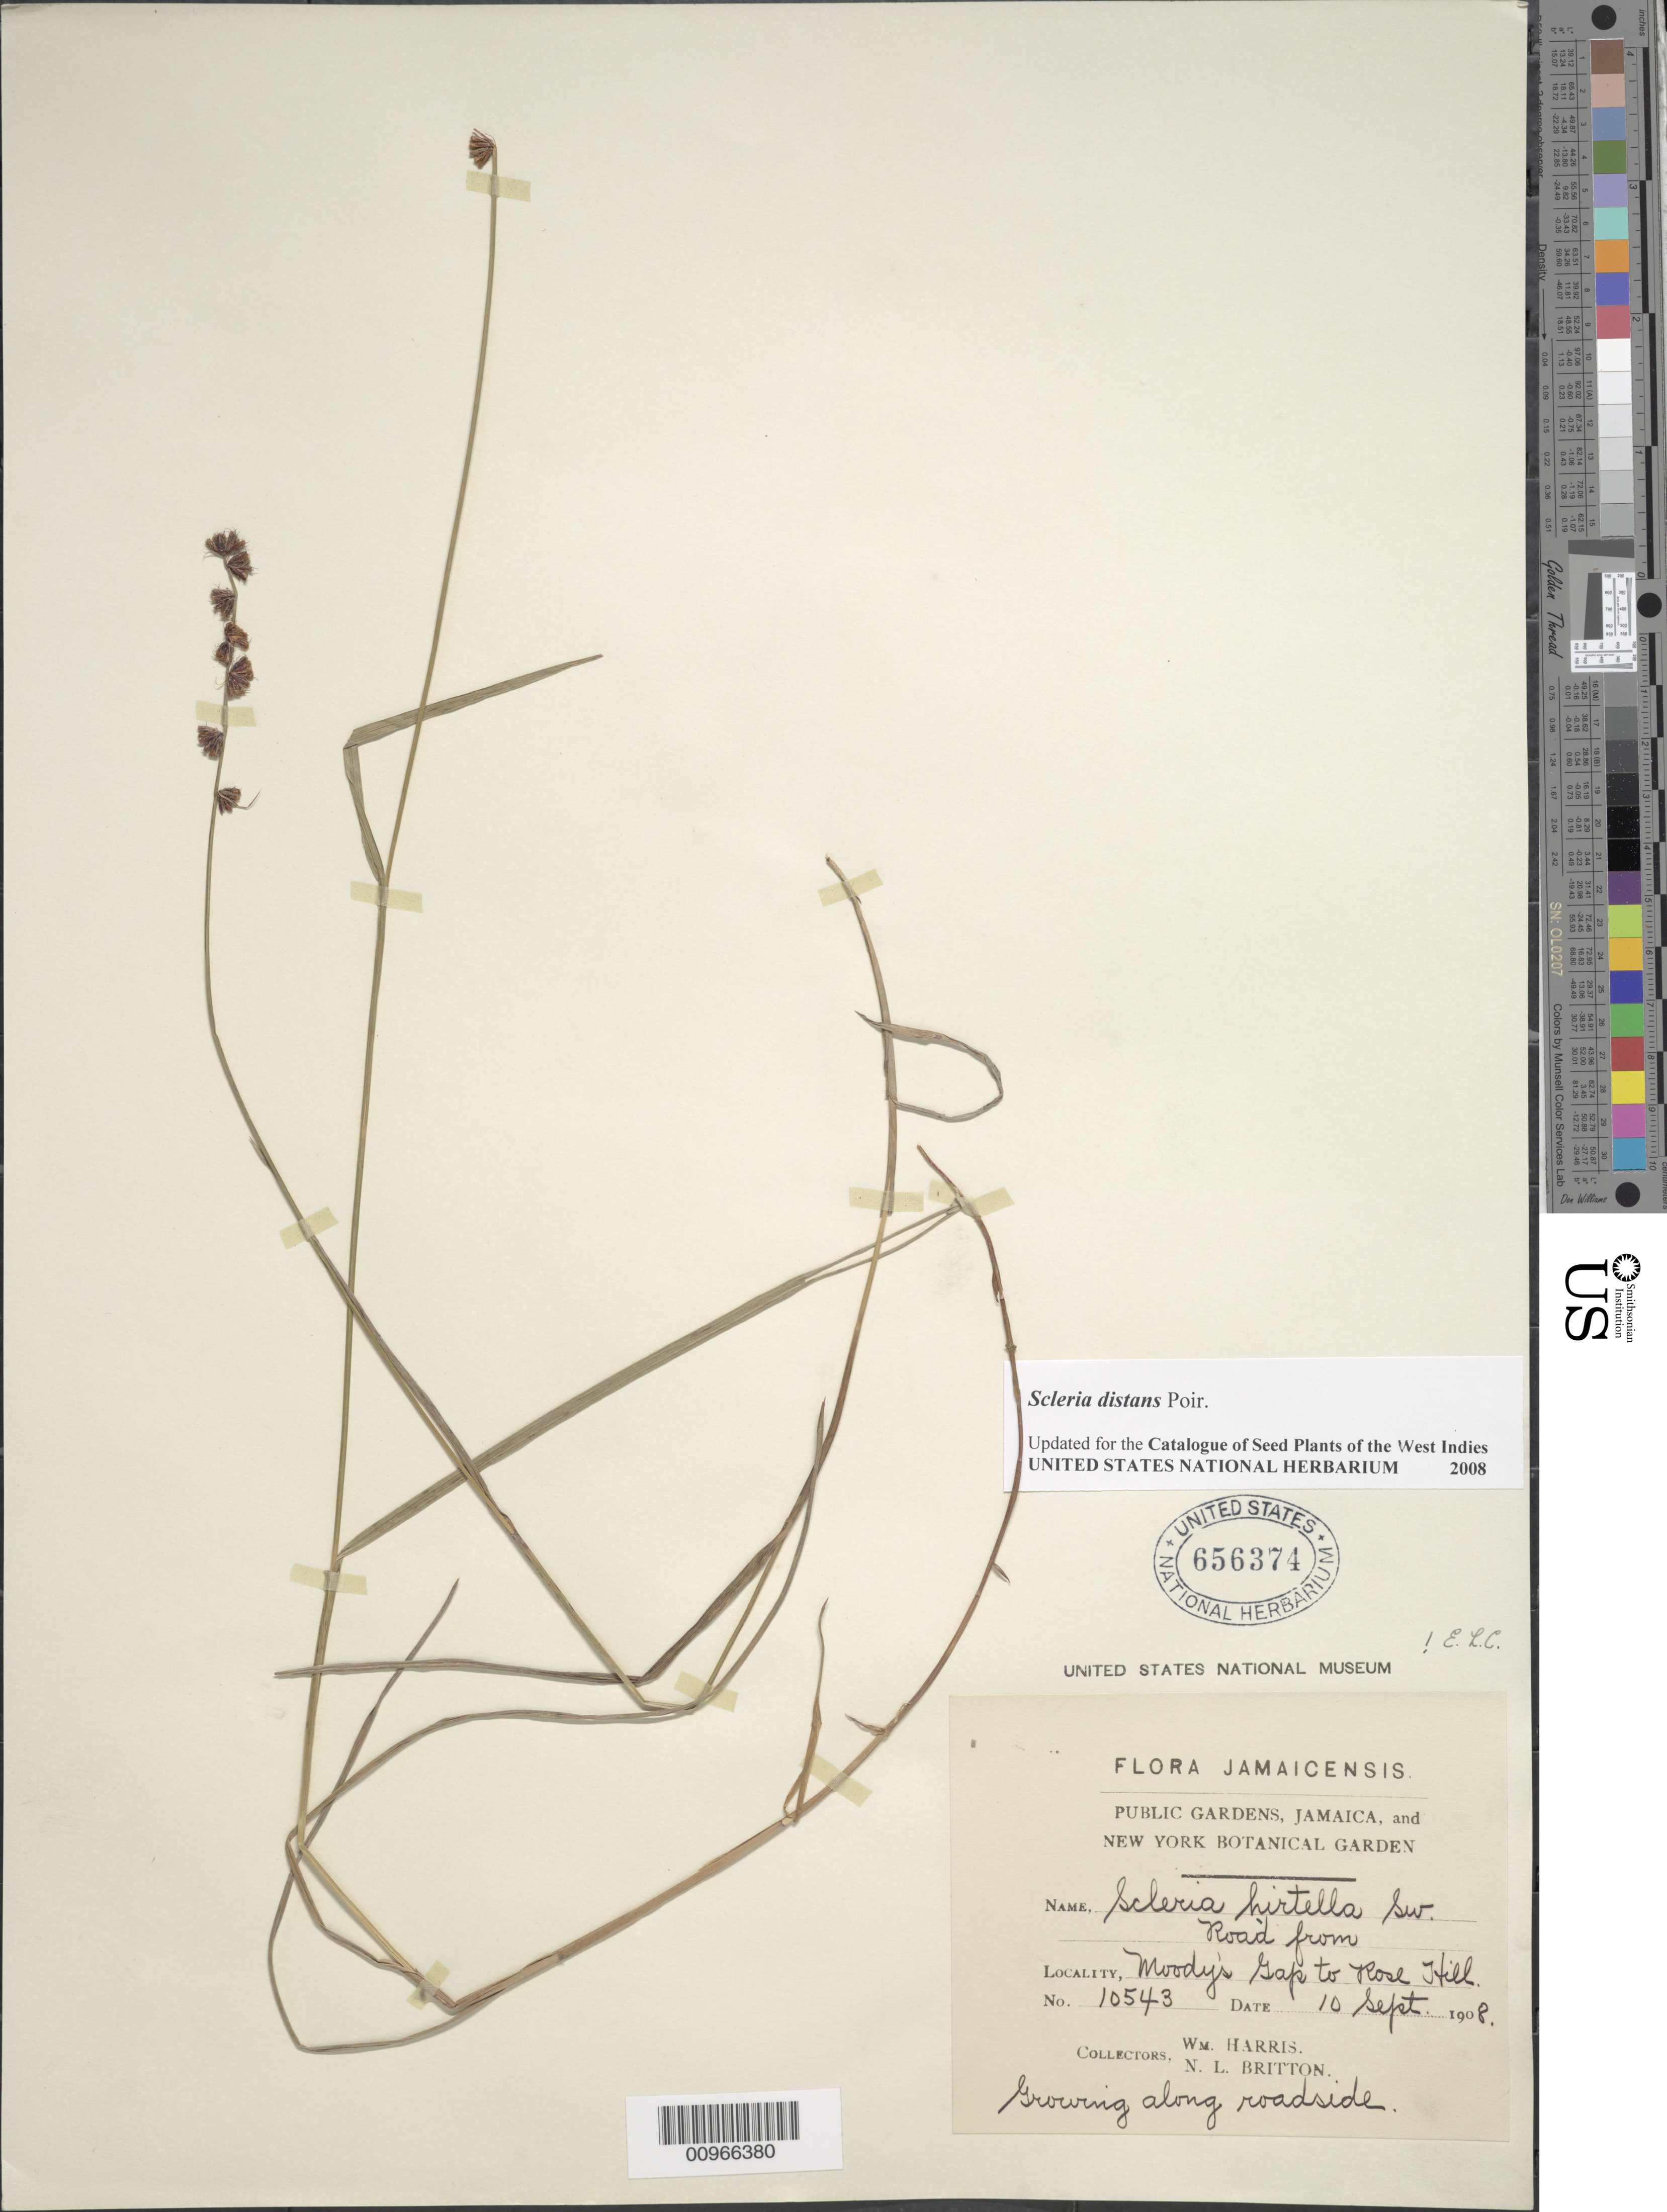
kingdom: Plantae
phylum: Tracheophyta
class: Liliopsida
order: Poales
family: Cyperaceae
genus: Scleria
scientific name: Scleria distans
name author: Poir.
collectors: W. H. Harris & N. Britton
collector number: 10543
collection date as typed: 10 Sep 1908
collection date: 1908-09-10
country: Jamaica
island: Jamaica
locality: Road from Moody's Gap to Rose Hill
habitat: Growing along roadside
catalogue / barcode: US 656374